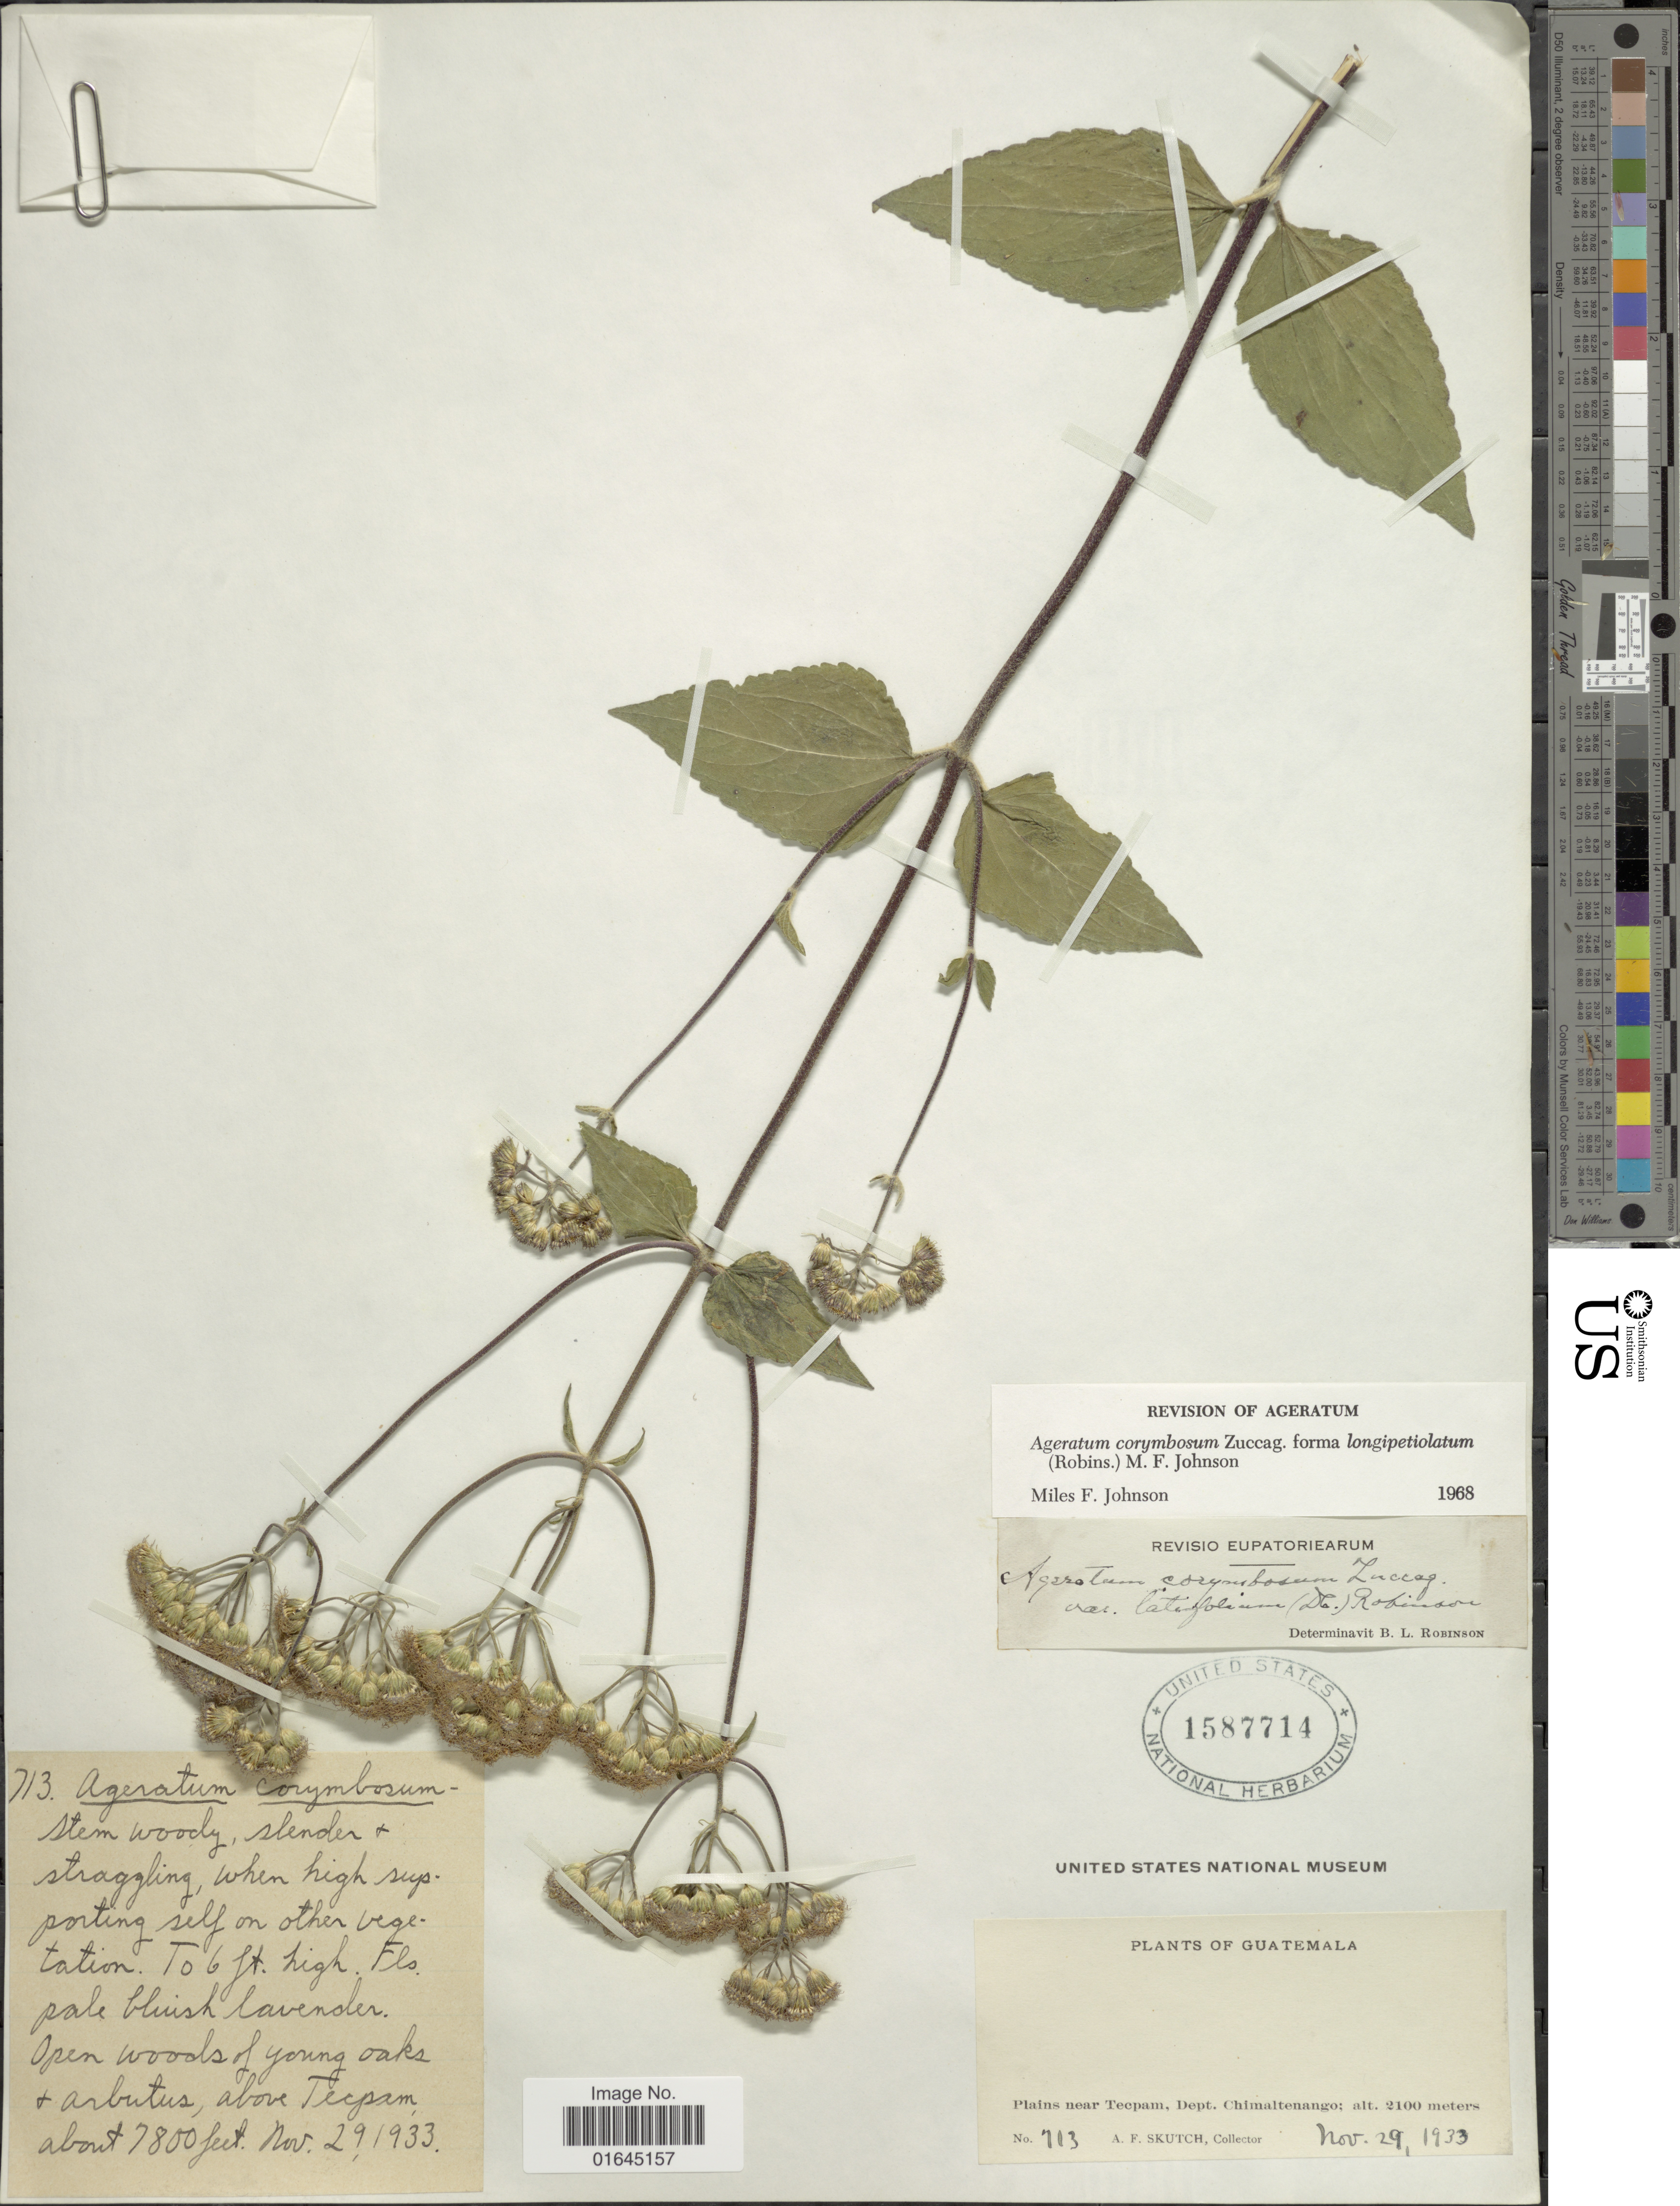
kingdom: Plantae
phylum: Tracheophyta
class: Magnoliopsida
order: Asterales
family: Asteraceae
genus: Ageratum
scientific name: Ageratum rugosum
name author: J.M. Coult.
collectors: A. F. Skutch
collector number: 713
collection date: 1933-11-29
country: Guatemala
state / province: Chimaltenango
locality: Plains near Teepam, Dept. Chimaltenango.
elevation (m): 2100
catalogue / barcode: US 1587714